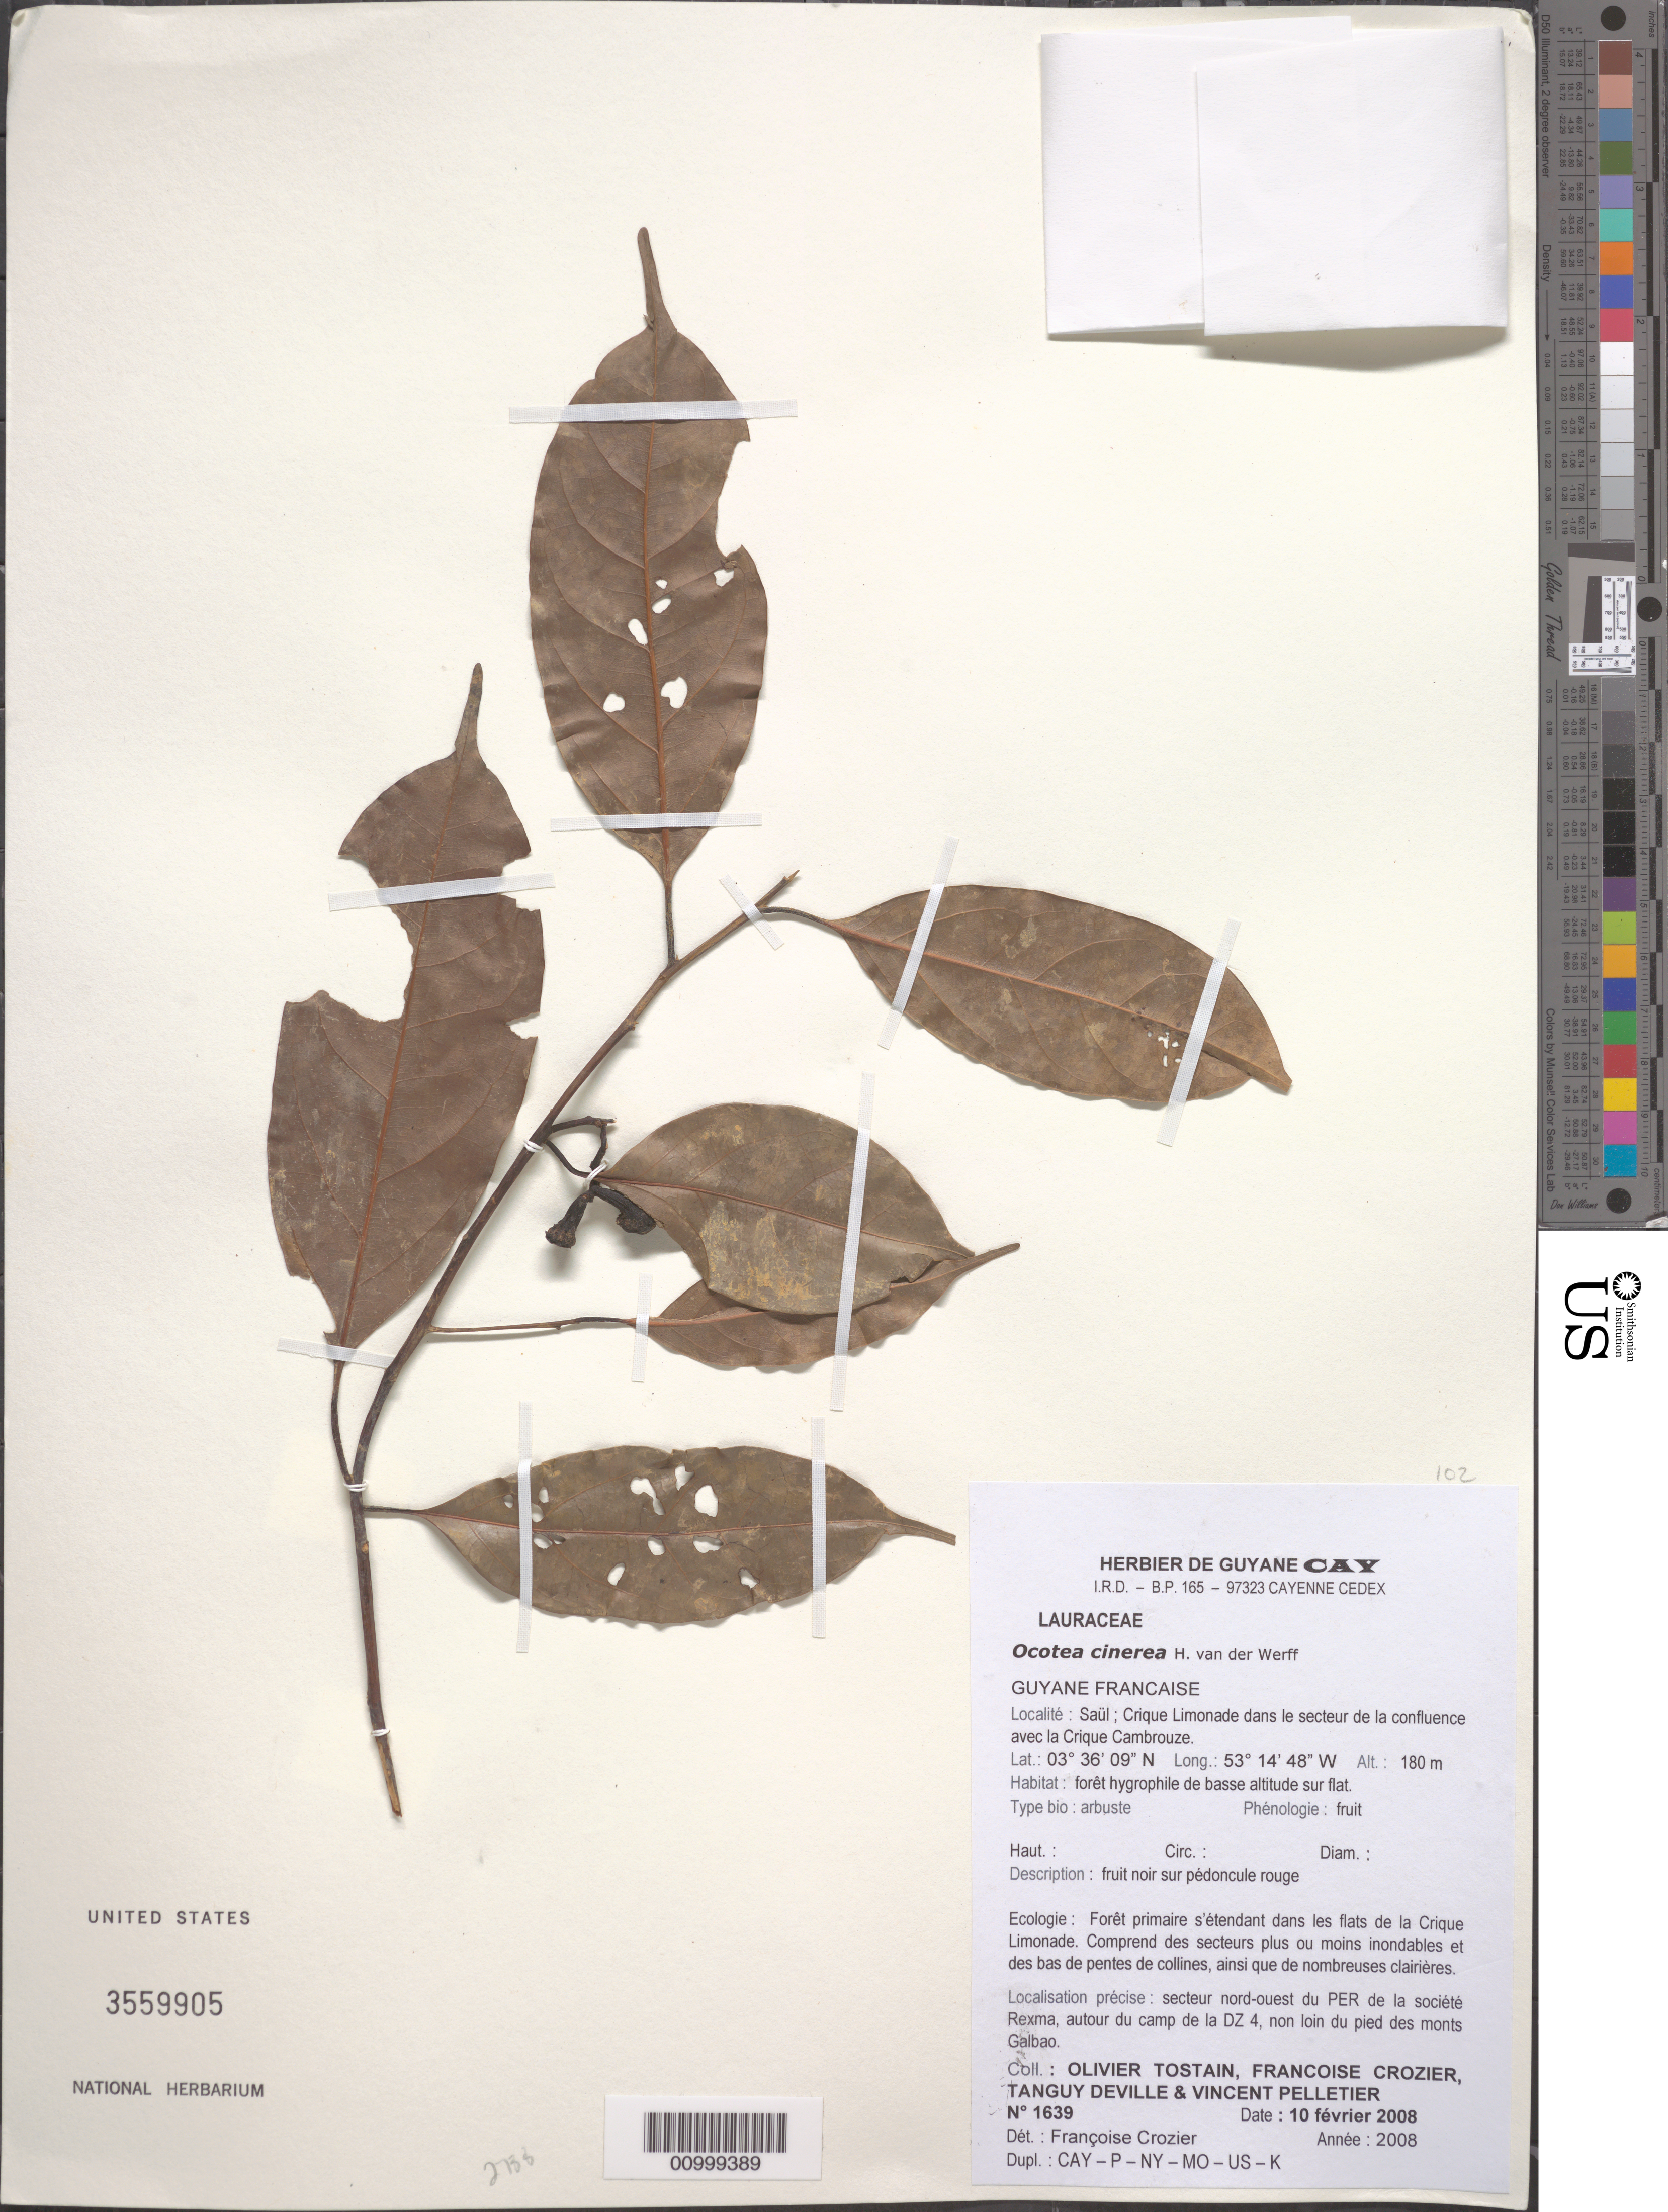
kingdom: Plantae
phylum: Tracheophyta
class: Magnoliopsida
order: Laurales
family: Lauraceae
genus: Ocotea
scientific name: Ocotea cinerea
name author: van der Werff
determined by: Crozier, F.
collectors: O. Tostain, F. Crozier, T. Deville & V. Pelletier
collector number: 1639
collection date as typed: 10-Feb-08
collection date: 2008-02-10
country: French Guiana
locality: Saul; Crique Limonade dans le secteur de la confluence avec le Crique Cambrouze. Secteur nord-ouest du PER de la societe Rexma, autour du camp de la DZ 4, non loin du pied des monts Galbao.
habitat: foret hygrophile de basse altitude sur flat. [See Supplement]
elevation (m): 180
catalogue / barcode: US 3559905